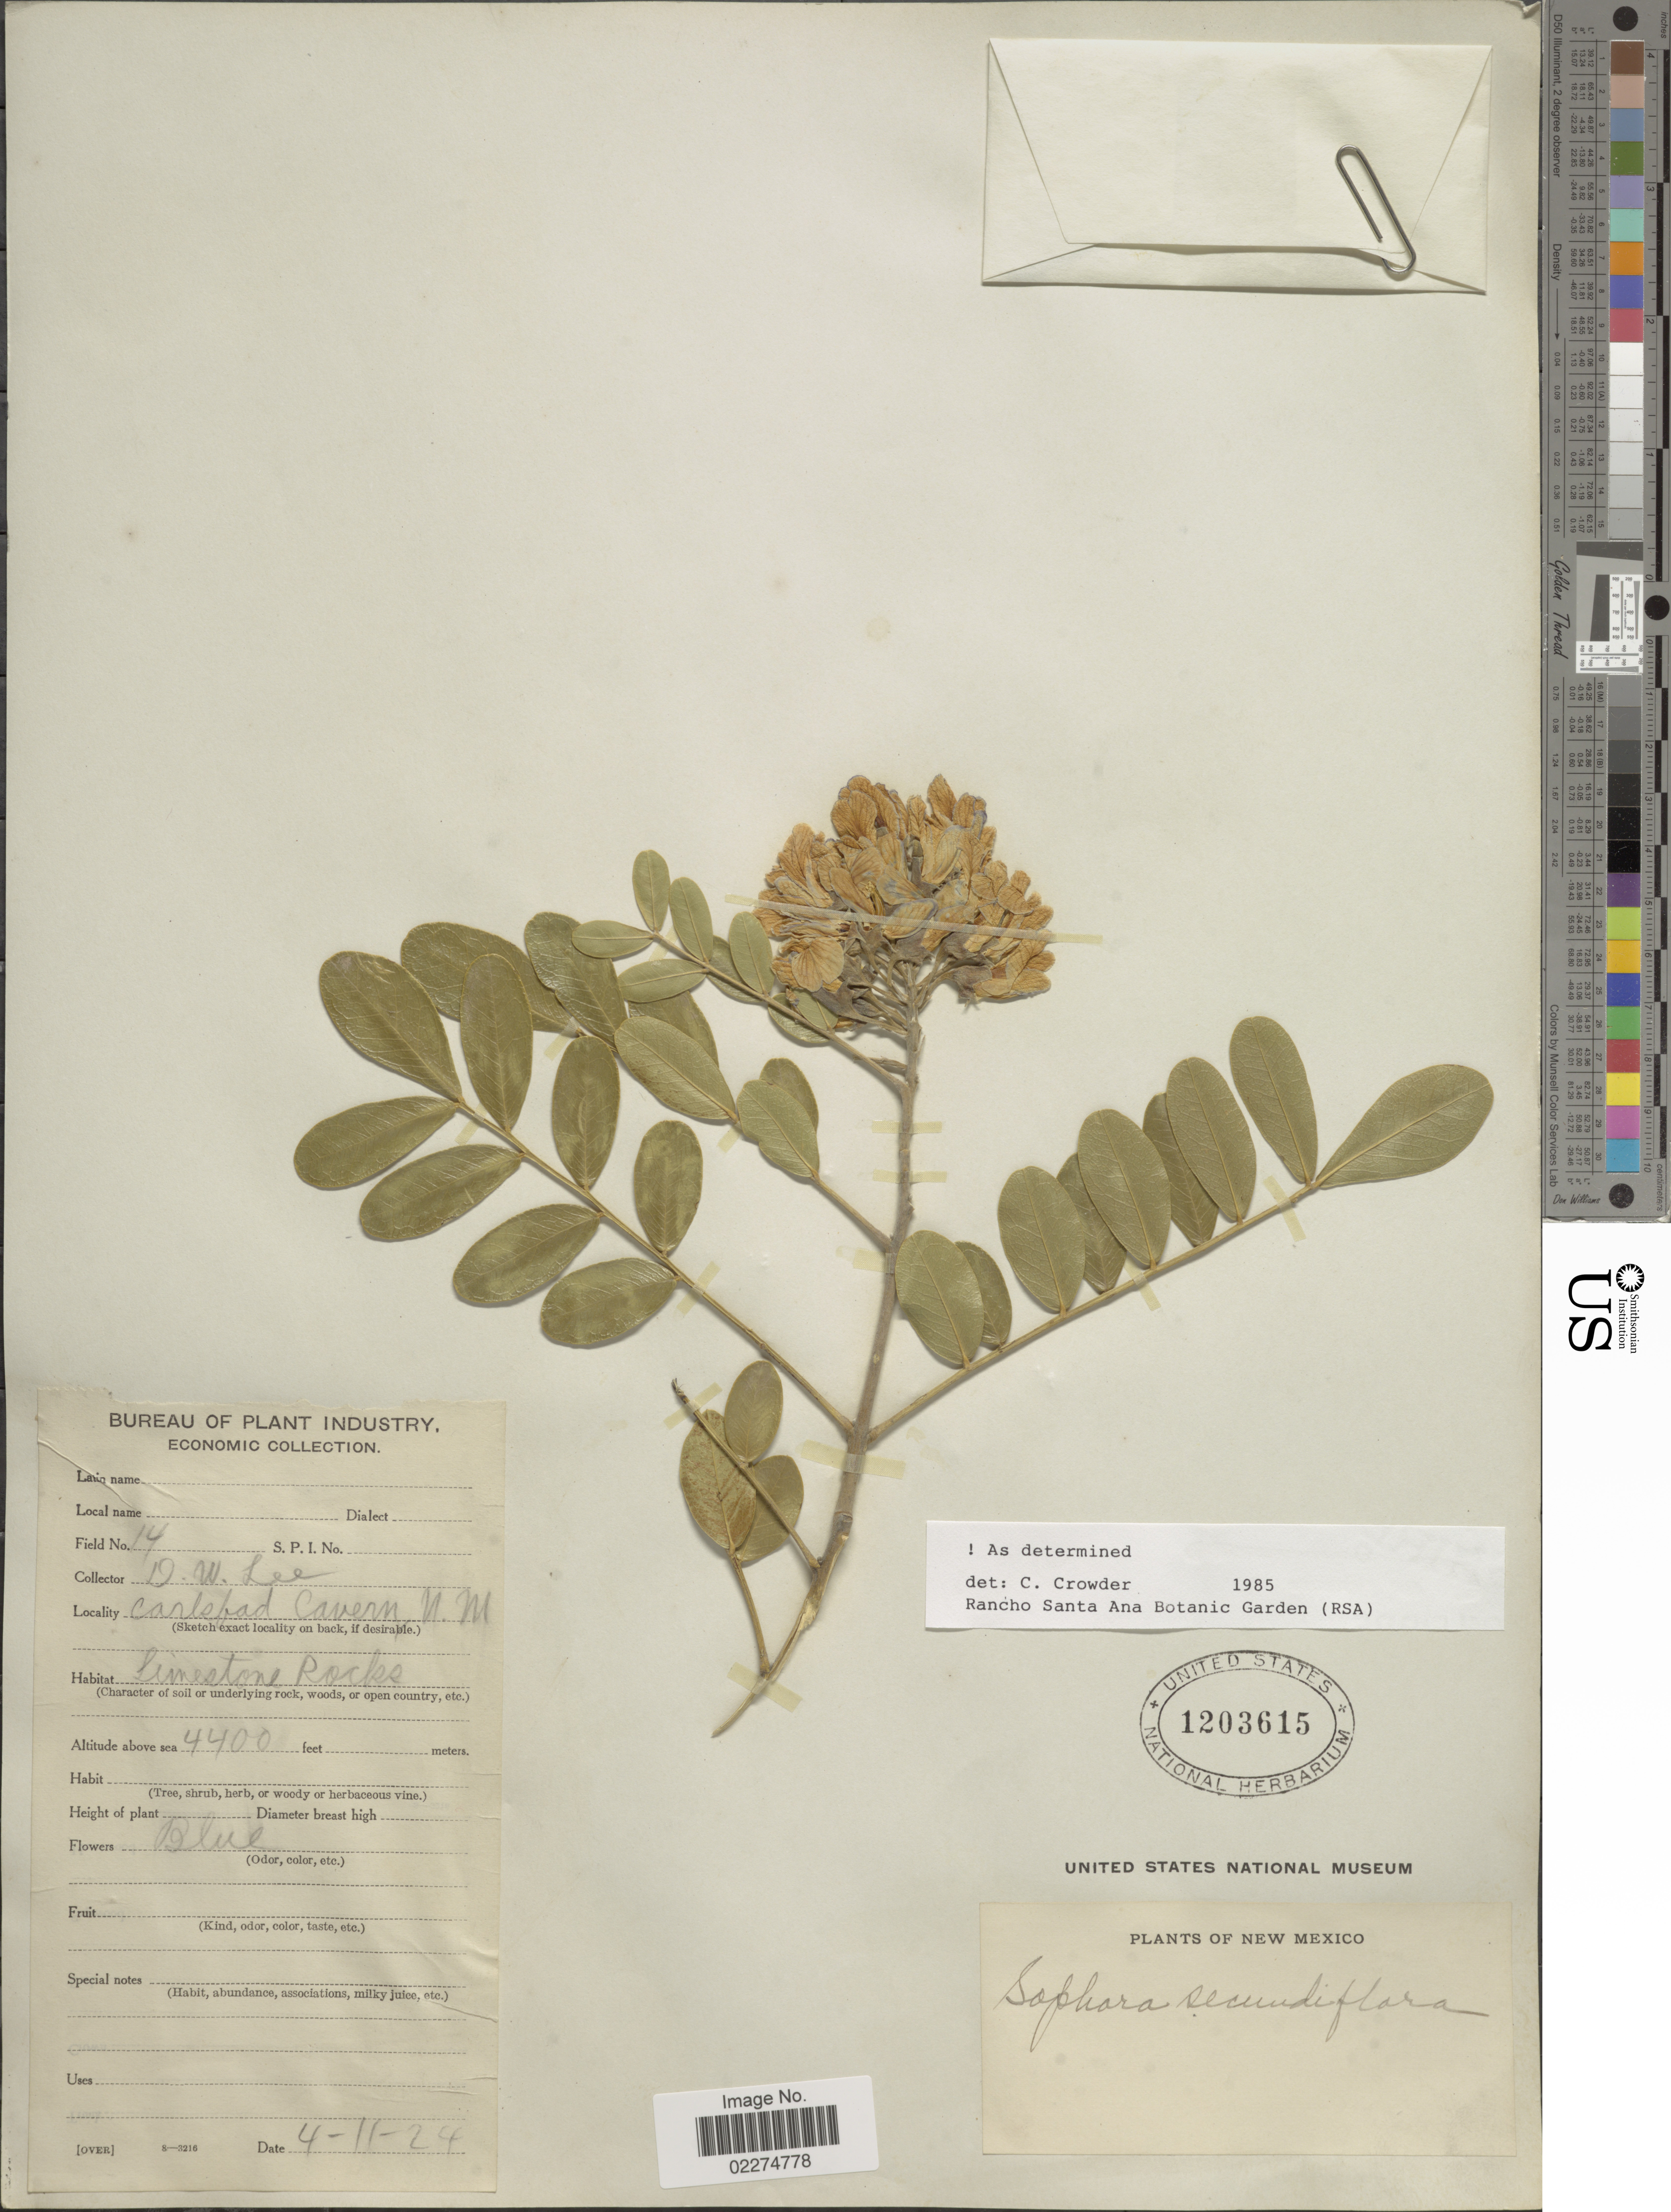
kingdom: Plantae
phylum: Tracheophyta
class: Magnoliopsida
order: Fabales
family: Fabaceae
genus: Dermatophyllum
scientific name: Dermatophyllum secundiflorum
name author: (Ortega) Gandhi & Reveal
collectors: C. N. Ainslee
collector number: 14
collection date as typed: Transcribed d/m/y: 11/4/24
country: United States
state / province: New Mexico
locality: Carlebad Cavern, N. M.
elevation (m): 1341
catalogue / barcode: US 1203615